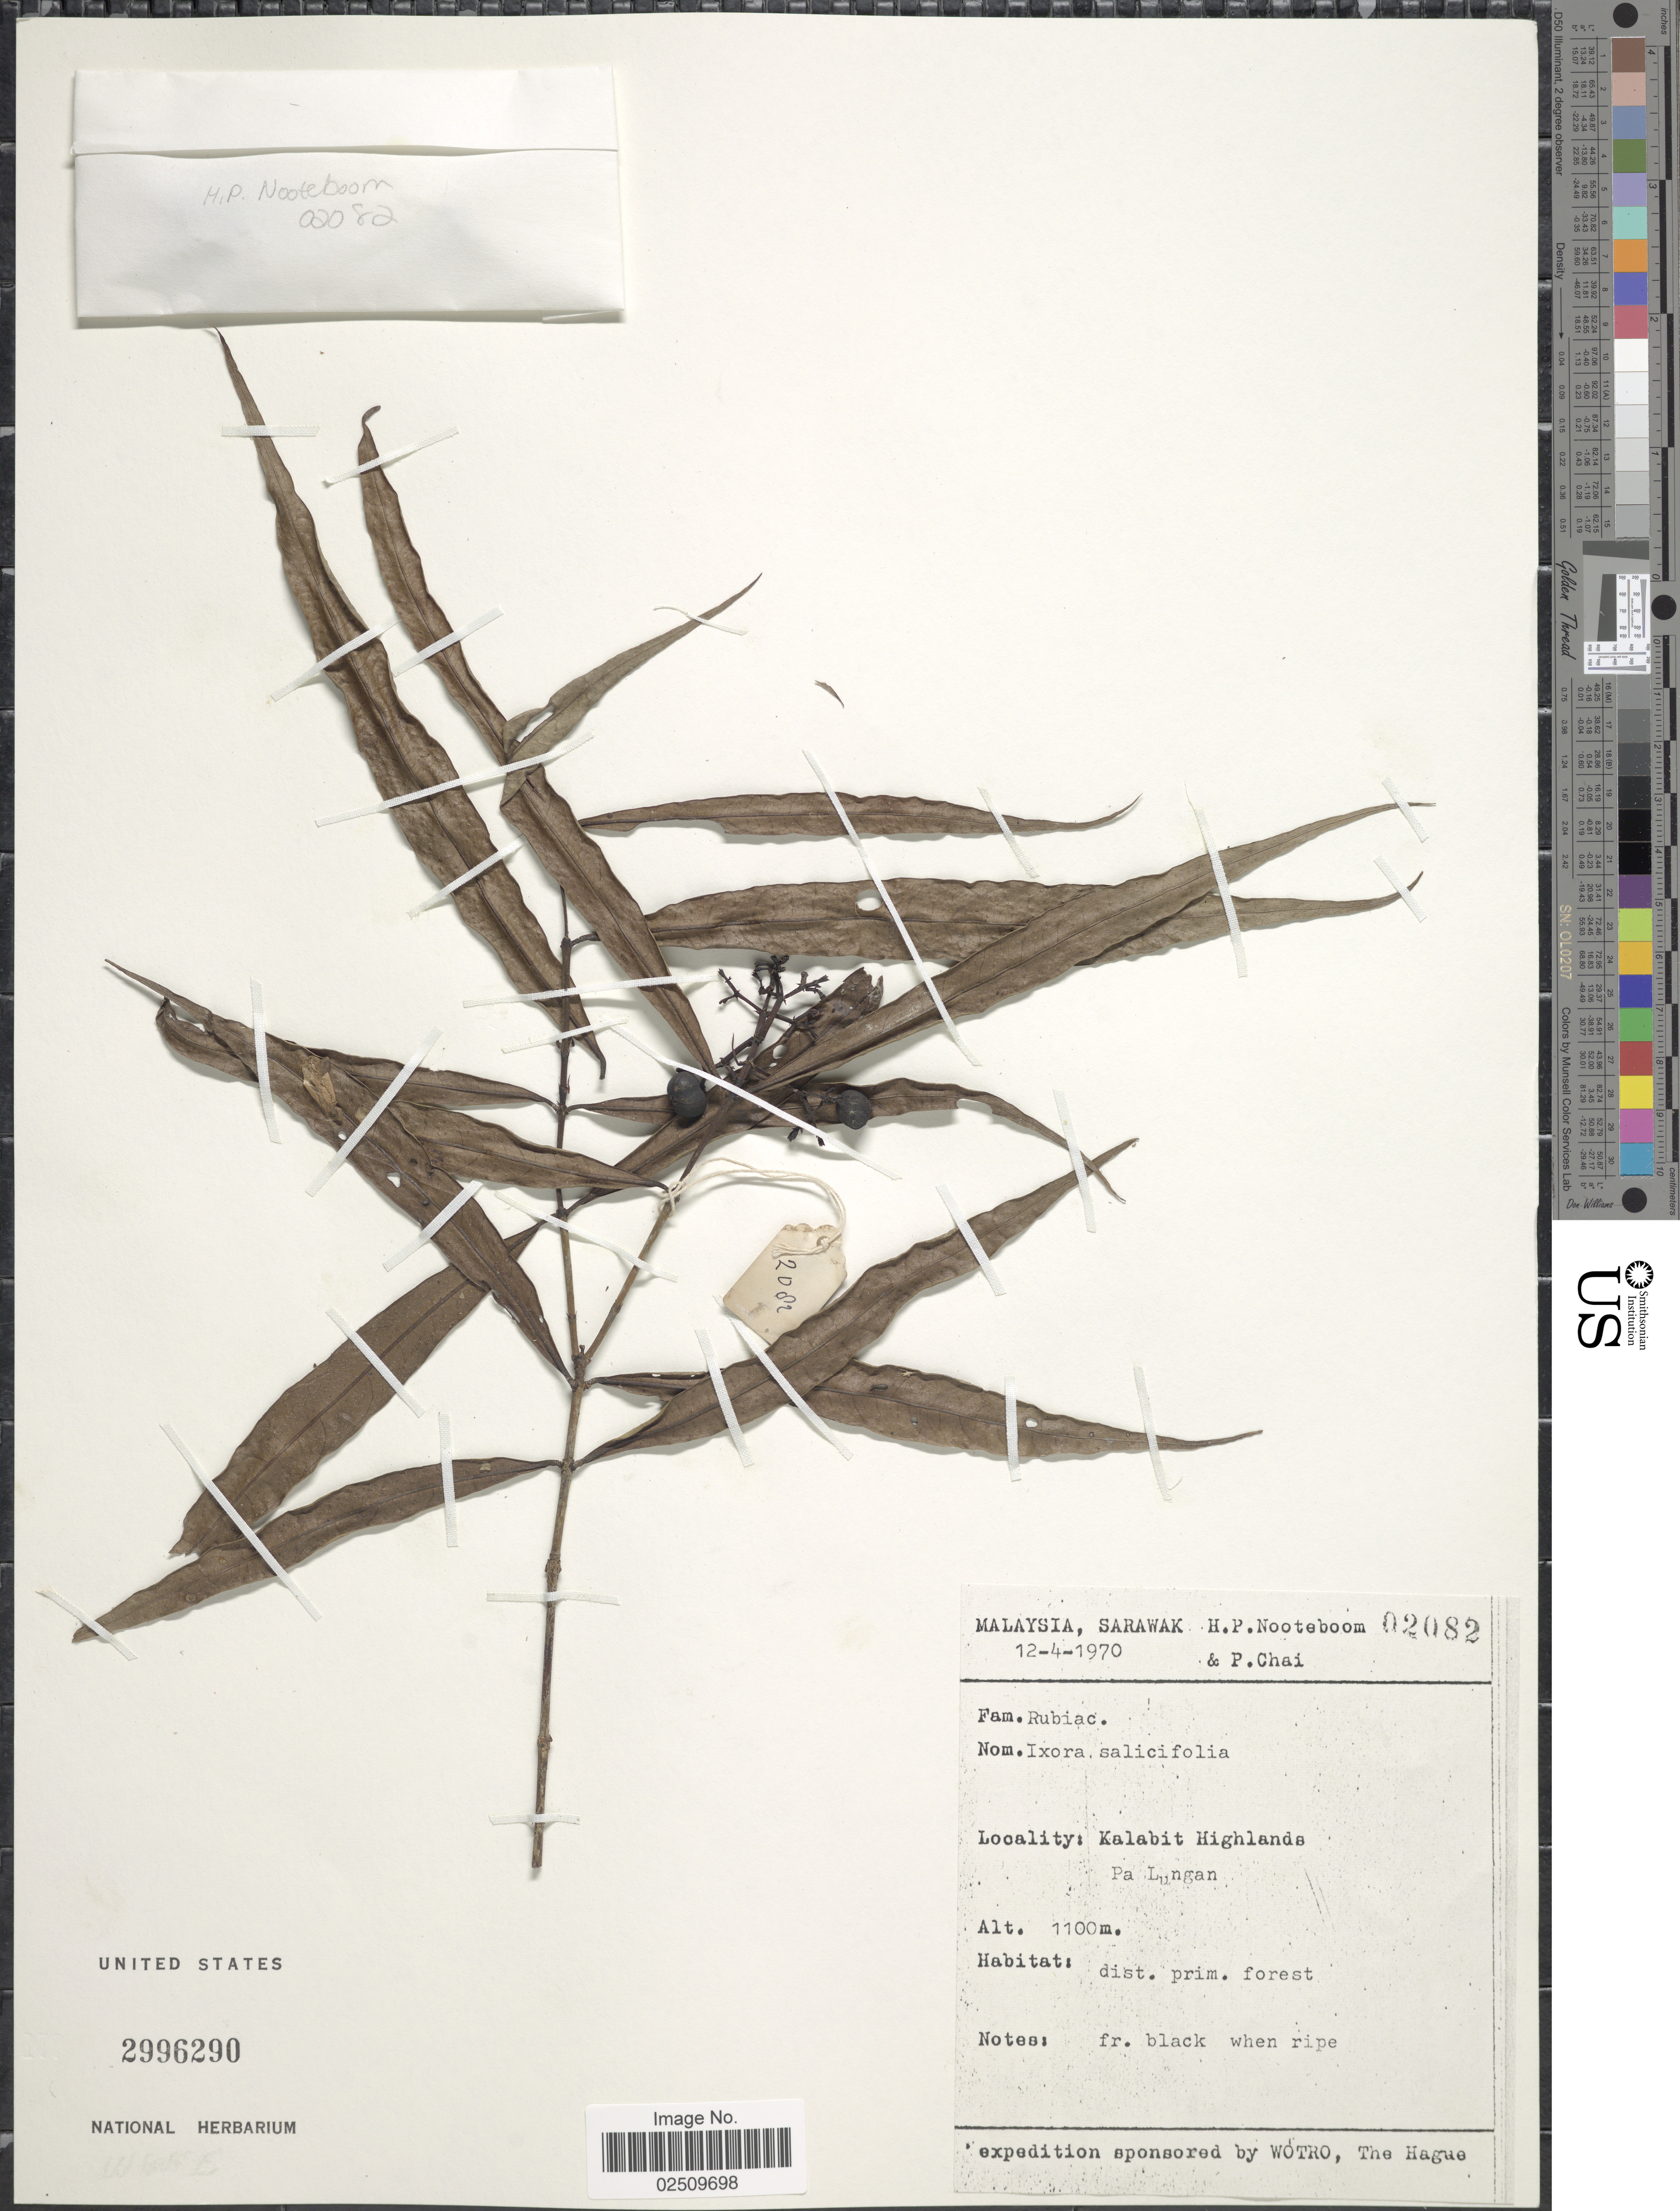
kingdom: Plantae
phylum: Tracheophyta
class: Magnoliopsida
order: Gentianales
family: Rubiaceae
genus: Ixora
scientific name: Ixora salicifolia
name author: (Blume) DC.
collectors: H. P. Nooteboom & P. Chai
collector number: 02082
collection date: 1970-04-12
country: Malaysia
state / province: Sarawak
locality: Kalabit Highlands, Pa Lungan, dist prim forest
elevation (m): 1100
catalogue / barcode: US 2996290